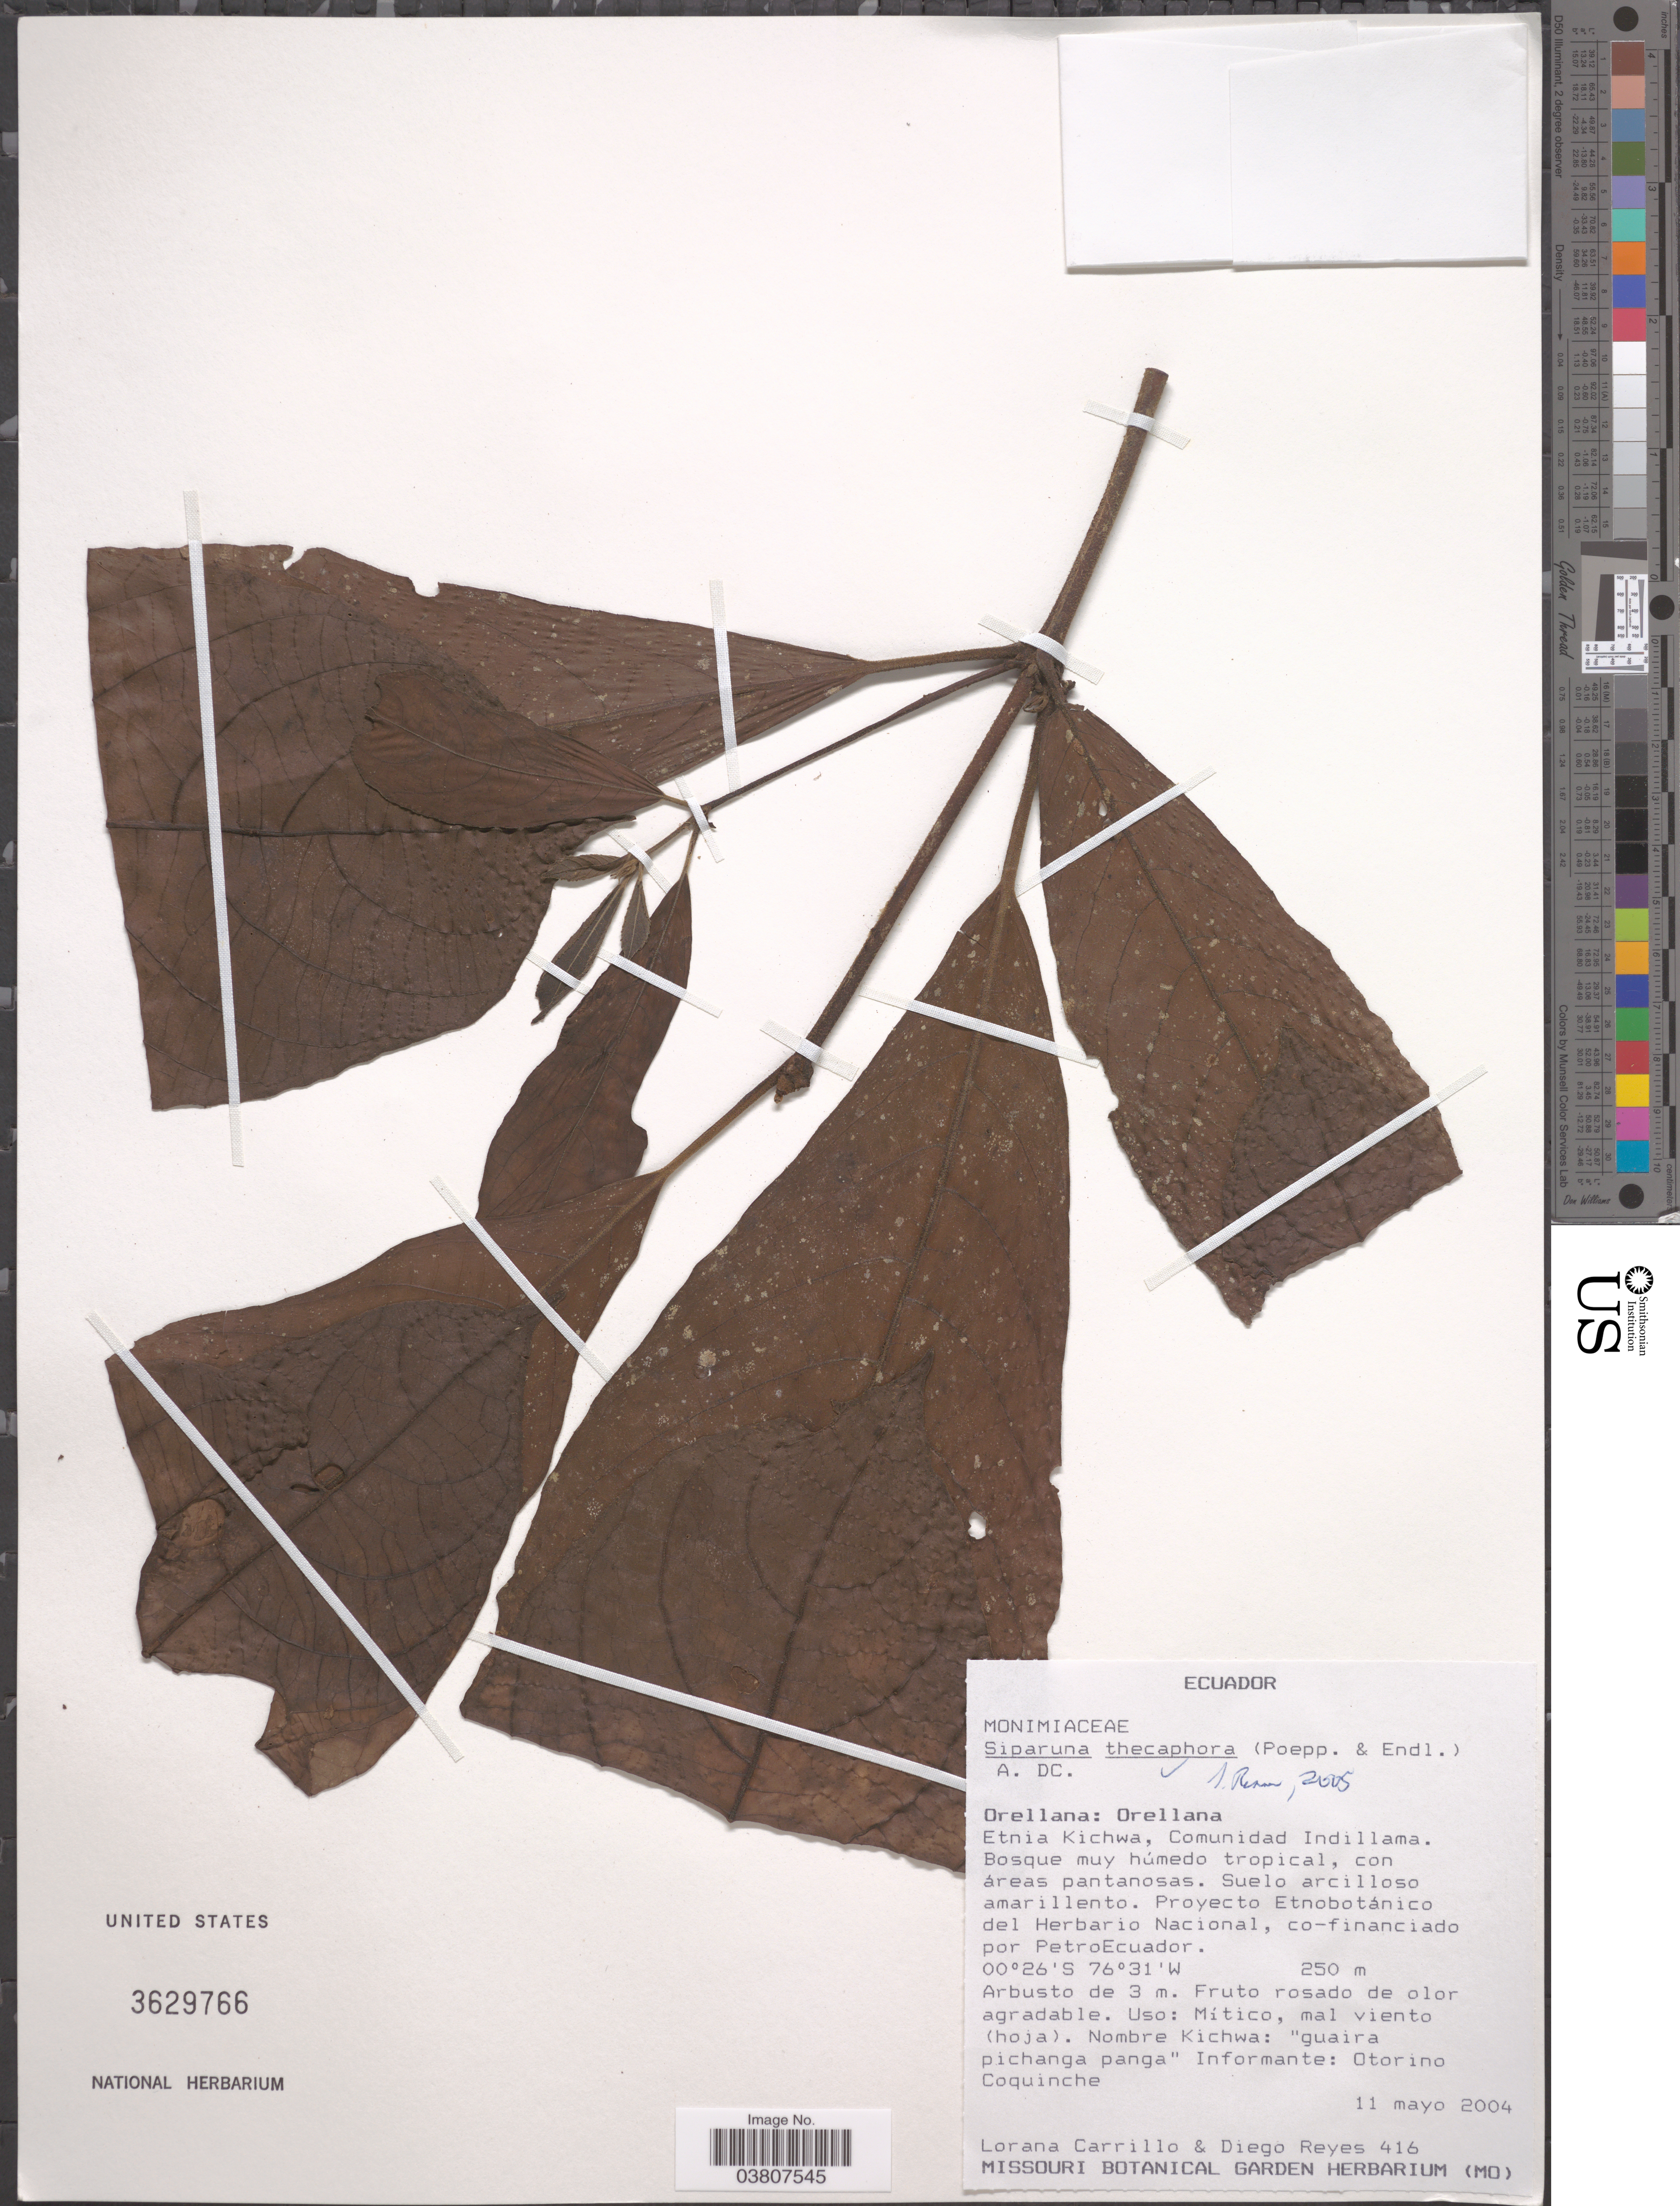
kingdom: Plantae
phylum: Tracheophyta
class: Magnoliopsida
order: Laurales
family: Siparunaceae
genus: Siparuna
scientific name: Siparuna thecaphora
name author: (Poepp. & Endl.) A. DC.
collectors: L. Carrillo & D. Reyes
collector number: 416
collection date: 2004-05-11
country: Ecuador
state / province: Orellana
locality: Etnia Kichwa, Comunidad Indillama. Proyecto Etnobotánico del Herbario Nacional, co-financiado por PetroEcuador.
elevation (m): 250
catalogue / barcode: US 3629766